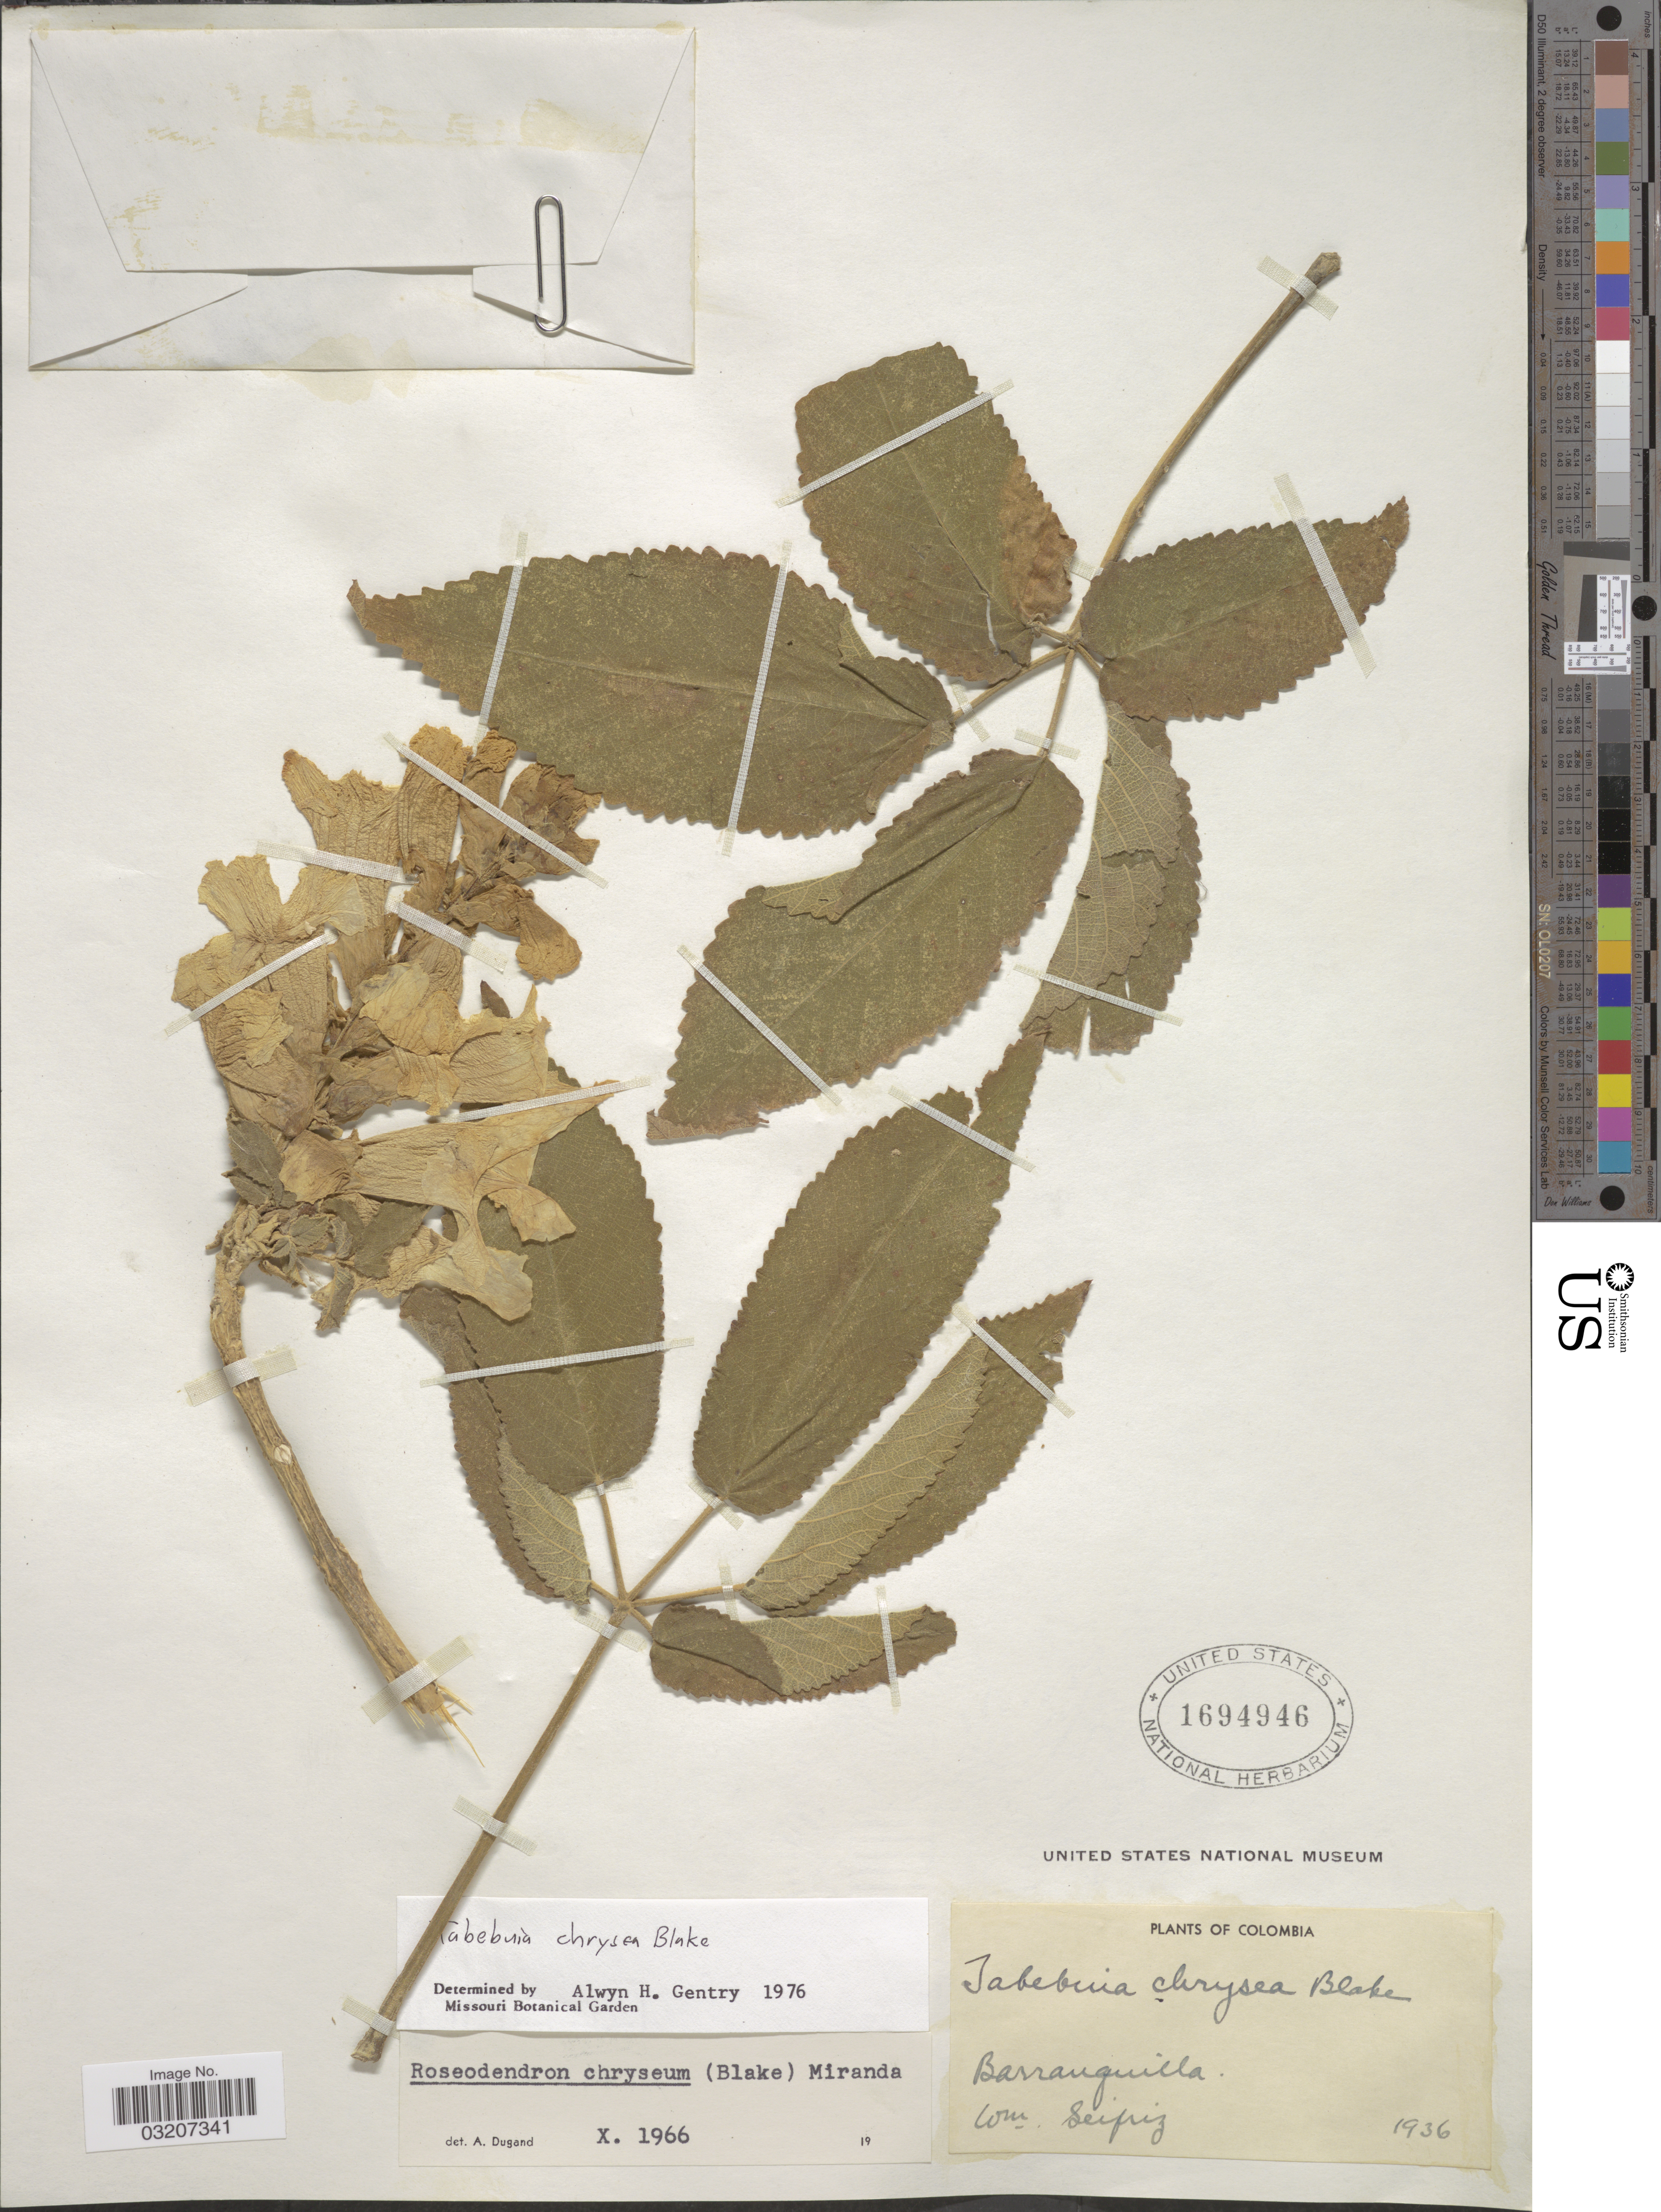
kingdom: Plantae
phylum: Tracheophyta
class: Magnoliopsida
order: Lamiales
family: Bignoniaceae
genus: Roseodendron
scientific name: Roseodendron chryseum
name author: (S.F. Blake) Miranda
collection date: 1936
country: Colombia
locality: Barramquilla.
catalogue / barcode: US 1694946